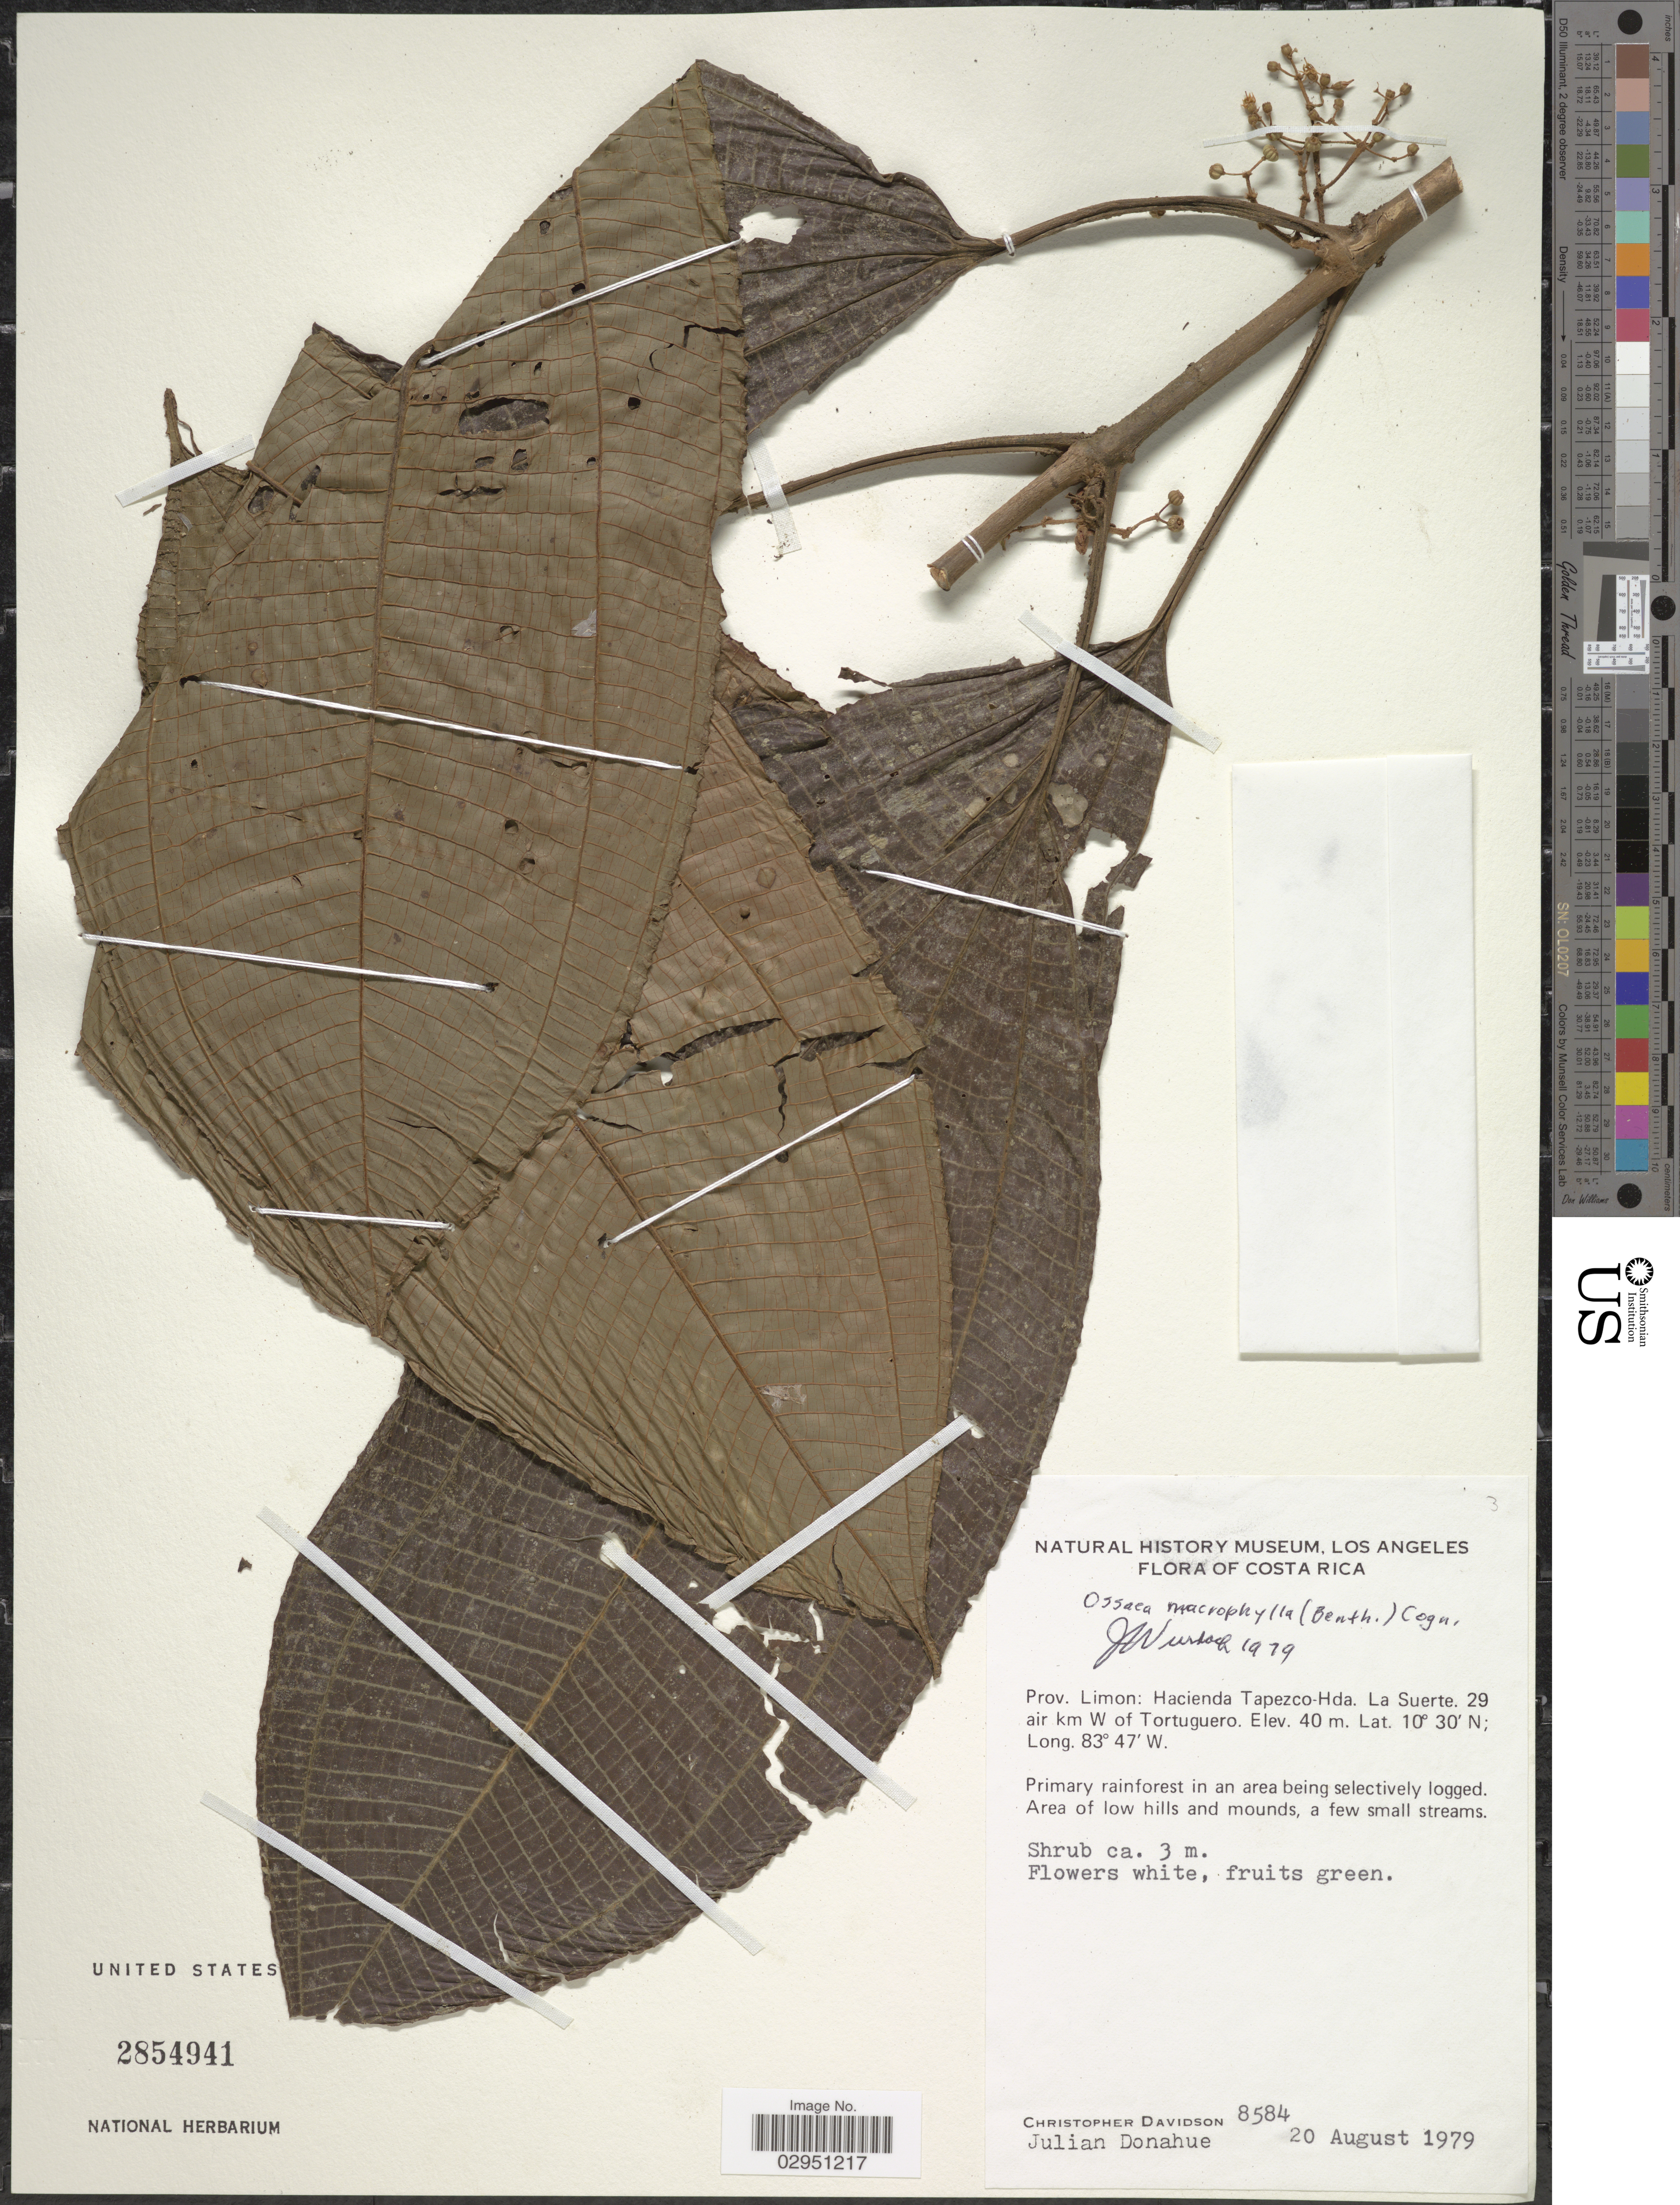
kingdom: Plantae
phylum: Tracheophyta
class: Magnoliopsida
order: Myrtales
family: Melastomataceae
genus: Ossaea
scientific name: Ossaea macrophylla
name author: (Benth.) Cogn.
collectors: C. Davidson & J. Donahue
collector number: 8584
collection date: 1979-08-20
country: Costa Rica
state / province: Limón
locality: Hacienda Tapezco-Hda. La Suerte. 29 km air km W of Tortuguero.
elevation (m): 40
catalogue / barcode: US 2854941